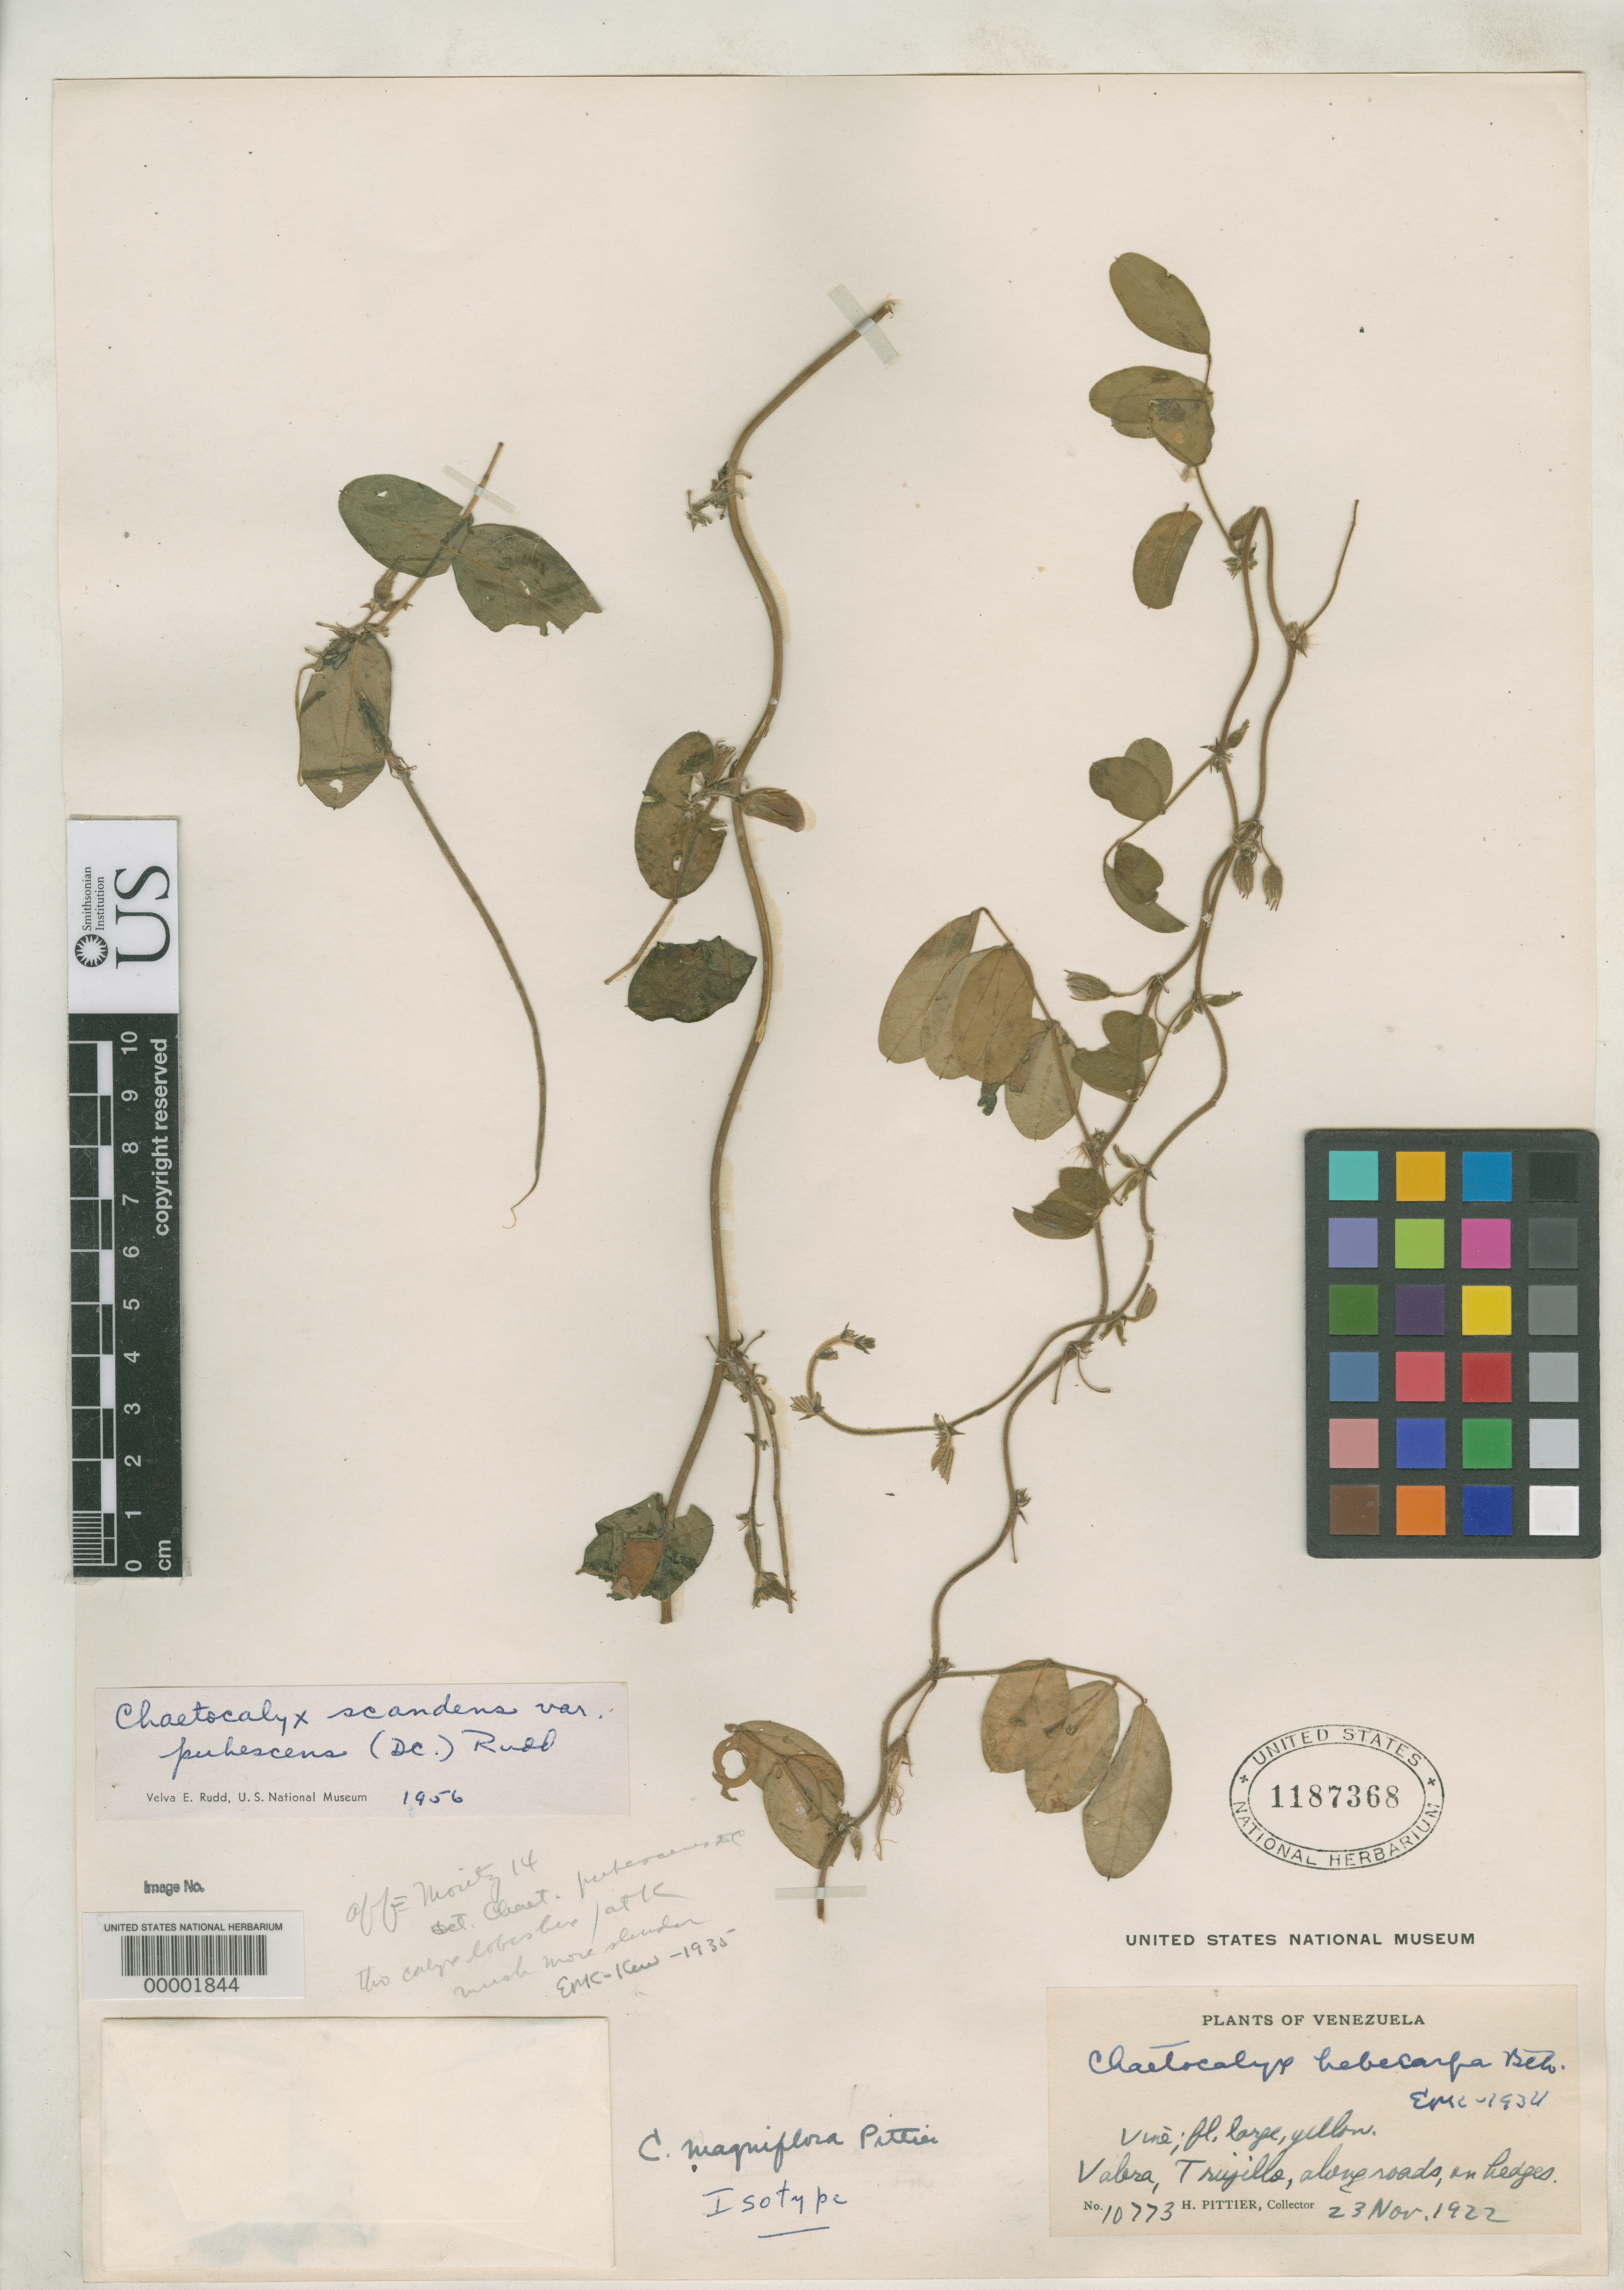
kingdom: Plantae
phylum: Tracheophyta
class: Magnoliopsida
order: Fabales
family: Fabaceae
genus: Chaetocalyx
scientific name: Chaetocalyx magniflora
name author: Pittier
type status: Type Collection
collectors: H. F. Pittier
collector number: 10773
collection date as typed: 23 Nov 1922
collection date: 1922-11-23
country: Venezuela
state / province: Trujillo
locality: Valera.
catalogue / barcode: US 1187368